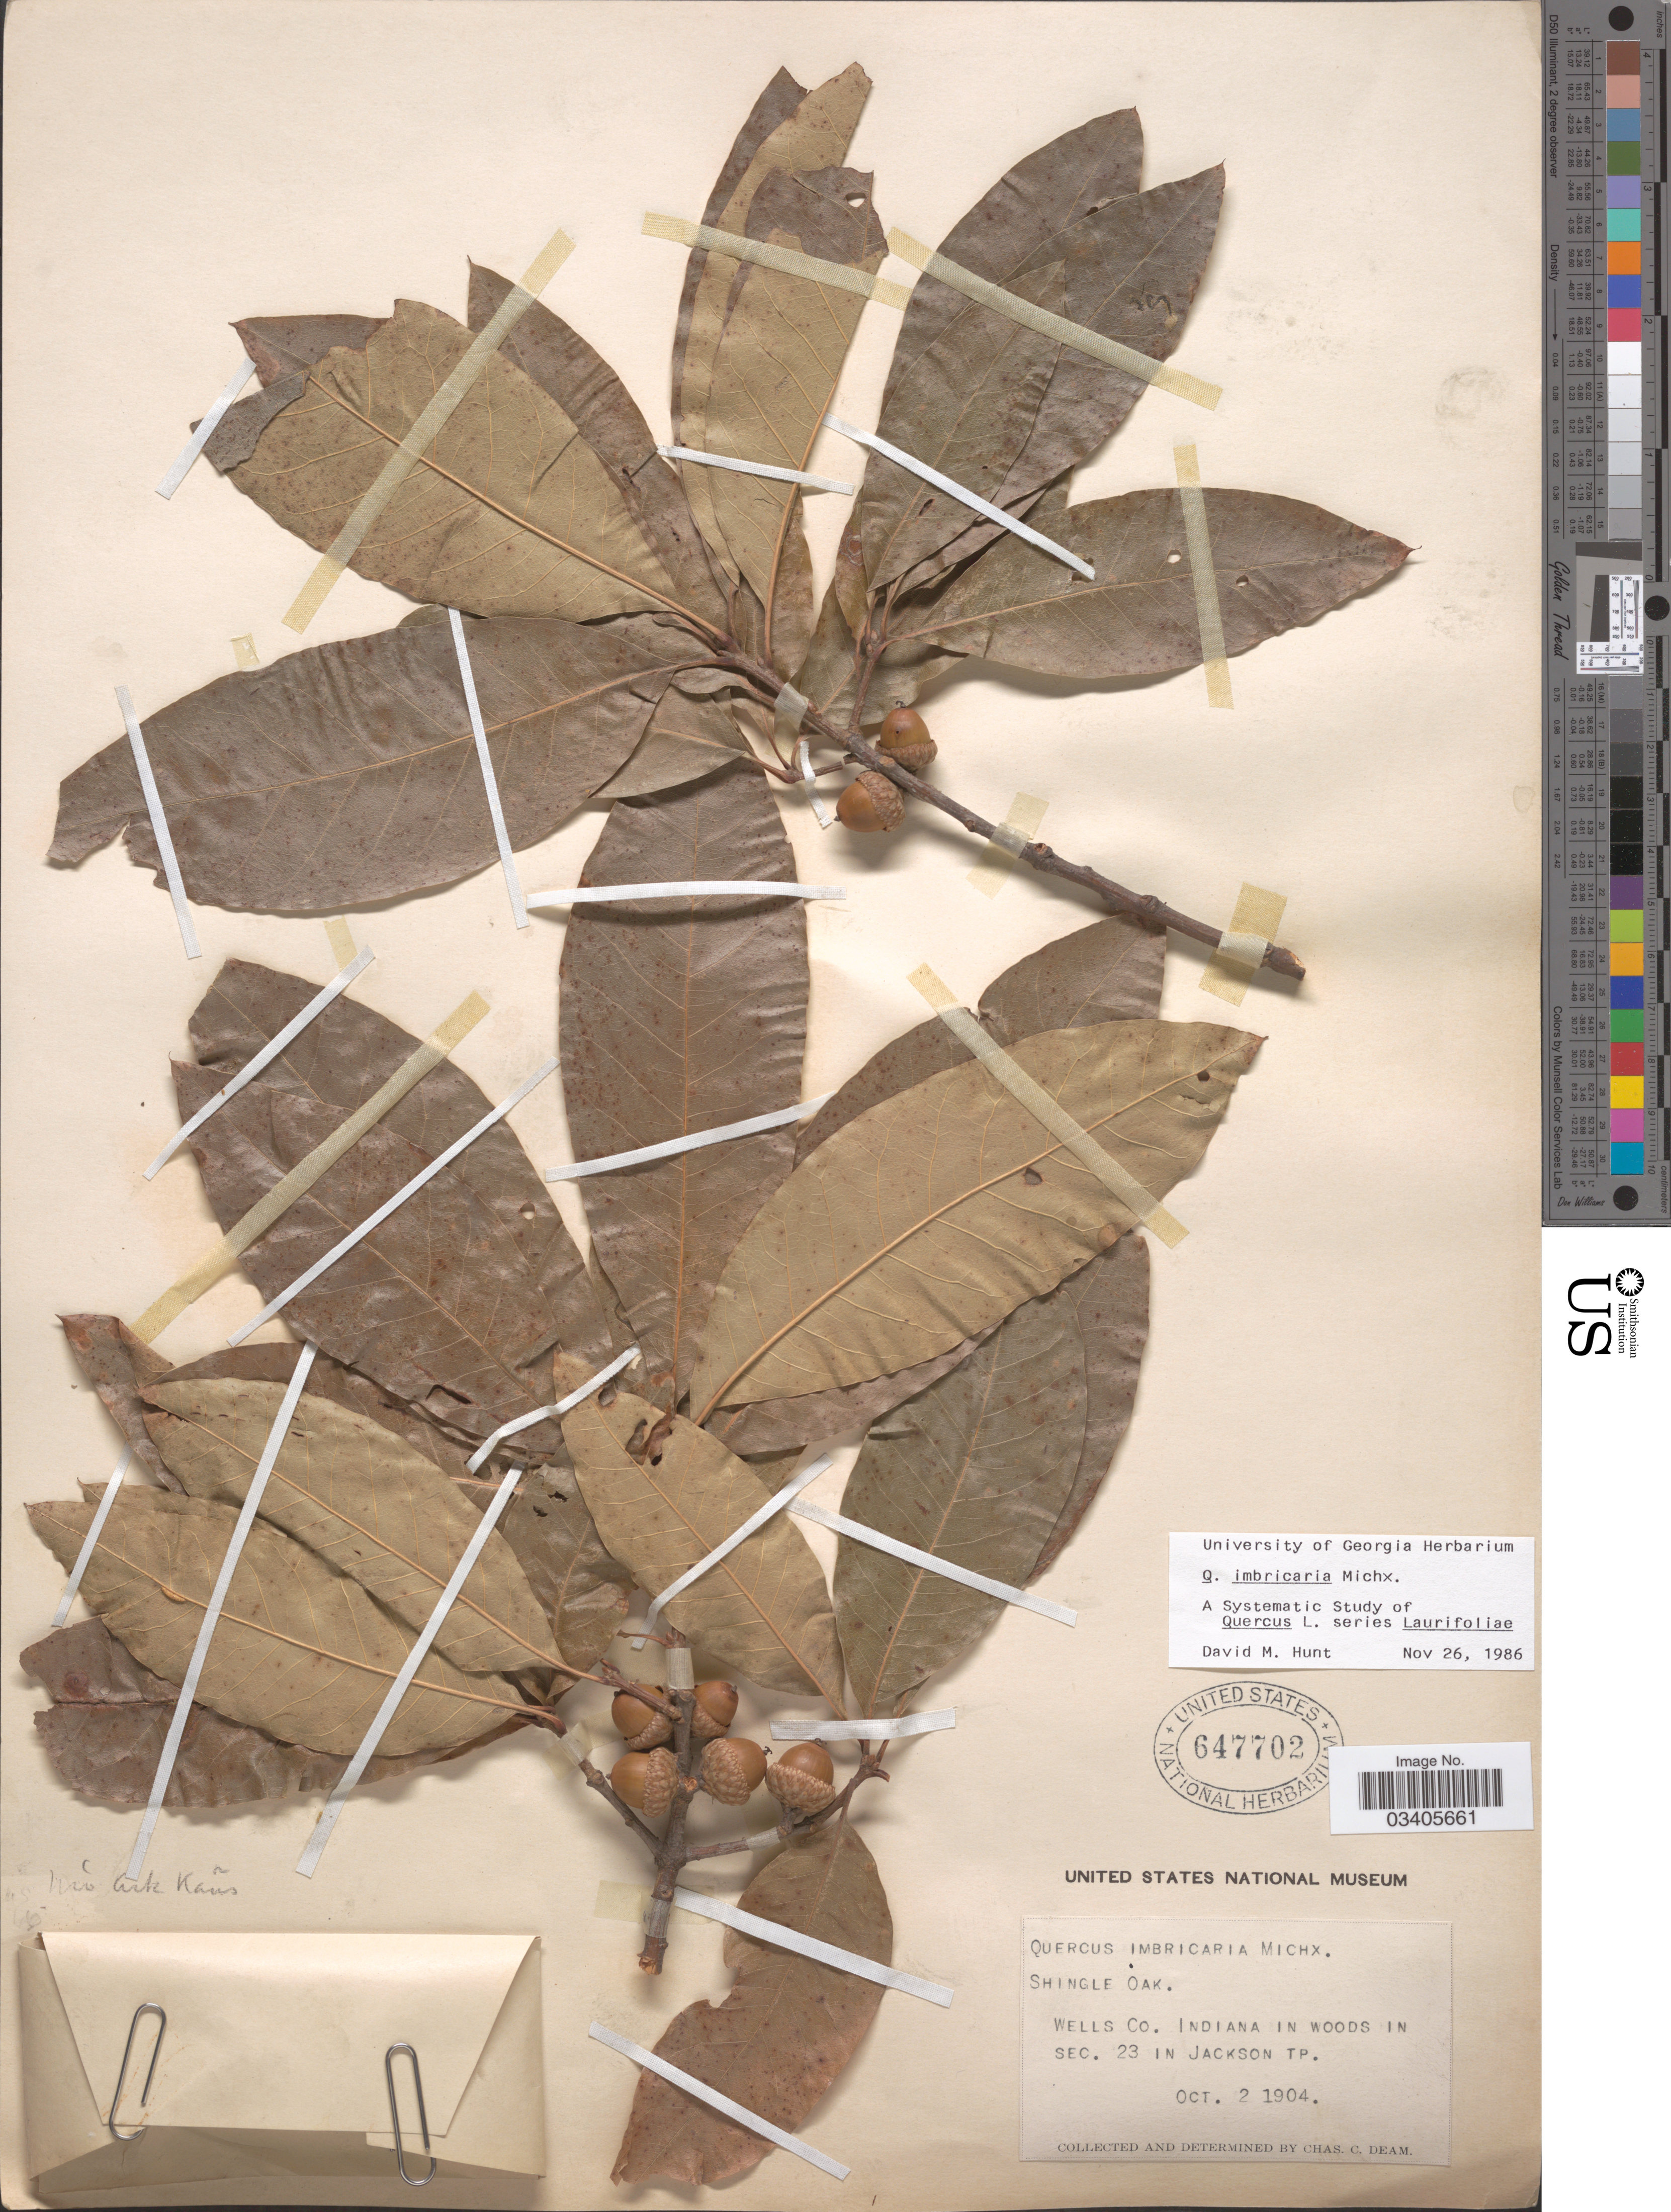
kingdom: Plantae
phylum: Tracheophyta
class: Magnoliopsida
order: Fagales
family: Fagaceae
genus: Quercus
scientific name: Quercus imbricaria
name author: Michx.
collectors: C. C. Deam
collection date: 1904-10-02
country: United States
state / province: Indiana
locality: Wells Co. Indiana in woods in Sec. 23 in Jackson Tp.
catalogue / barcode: US 647702